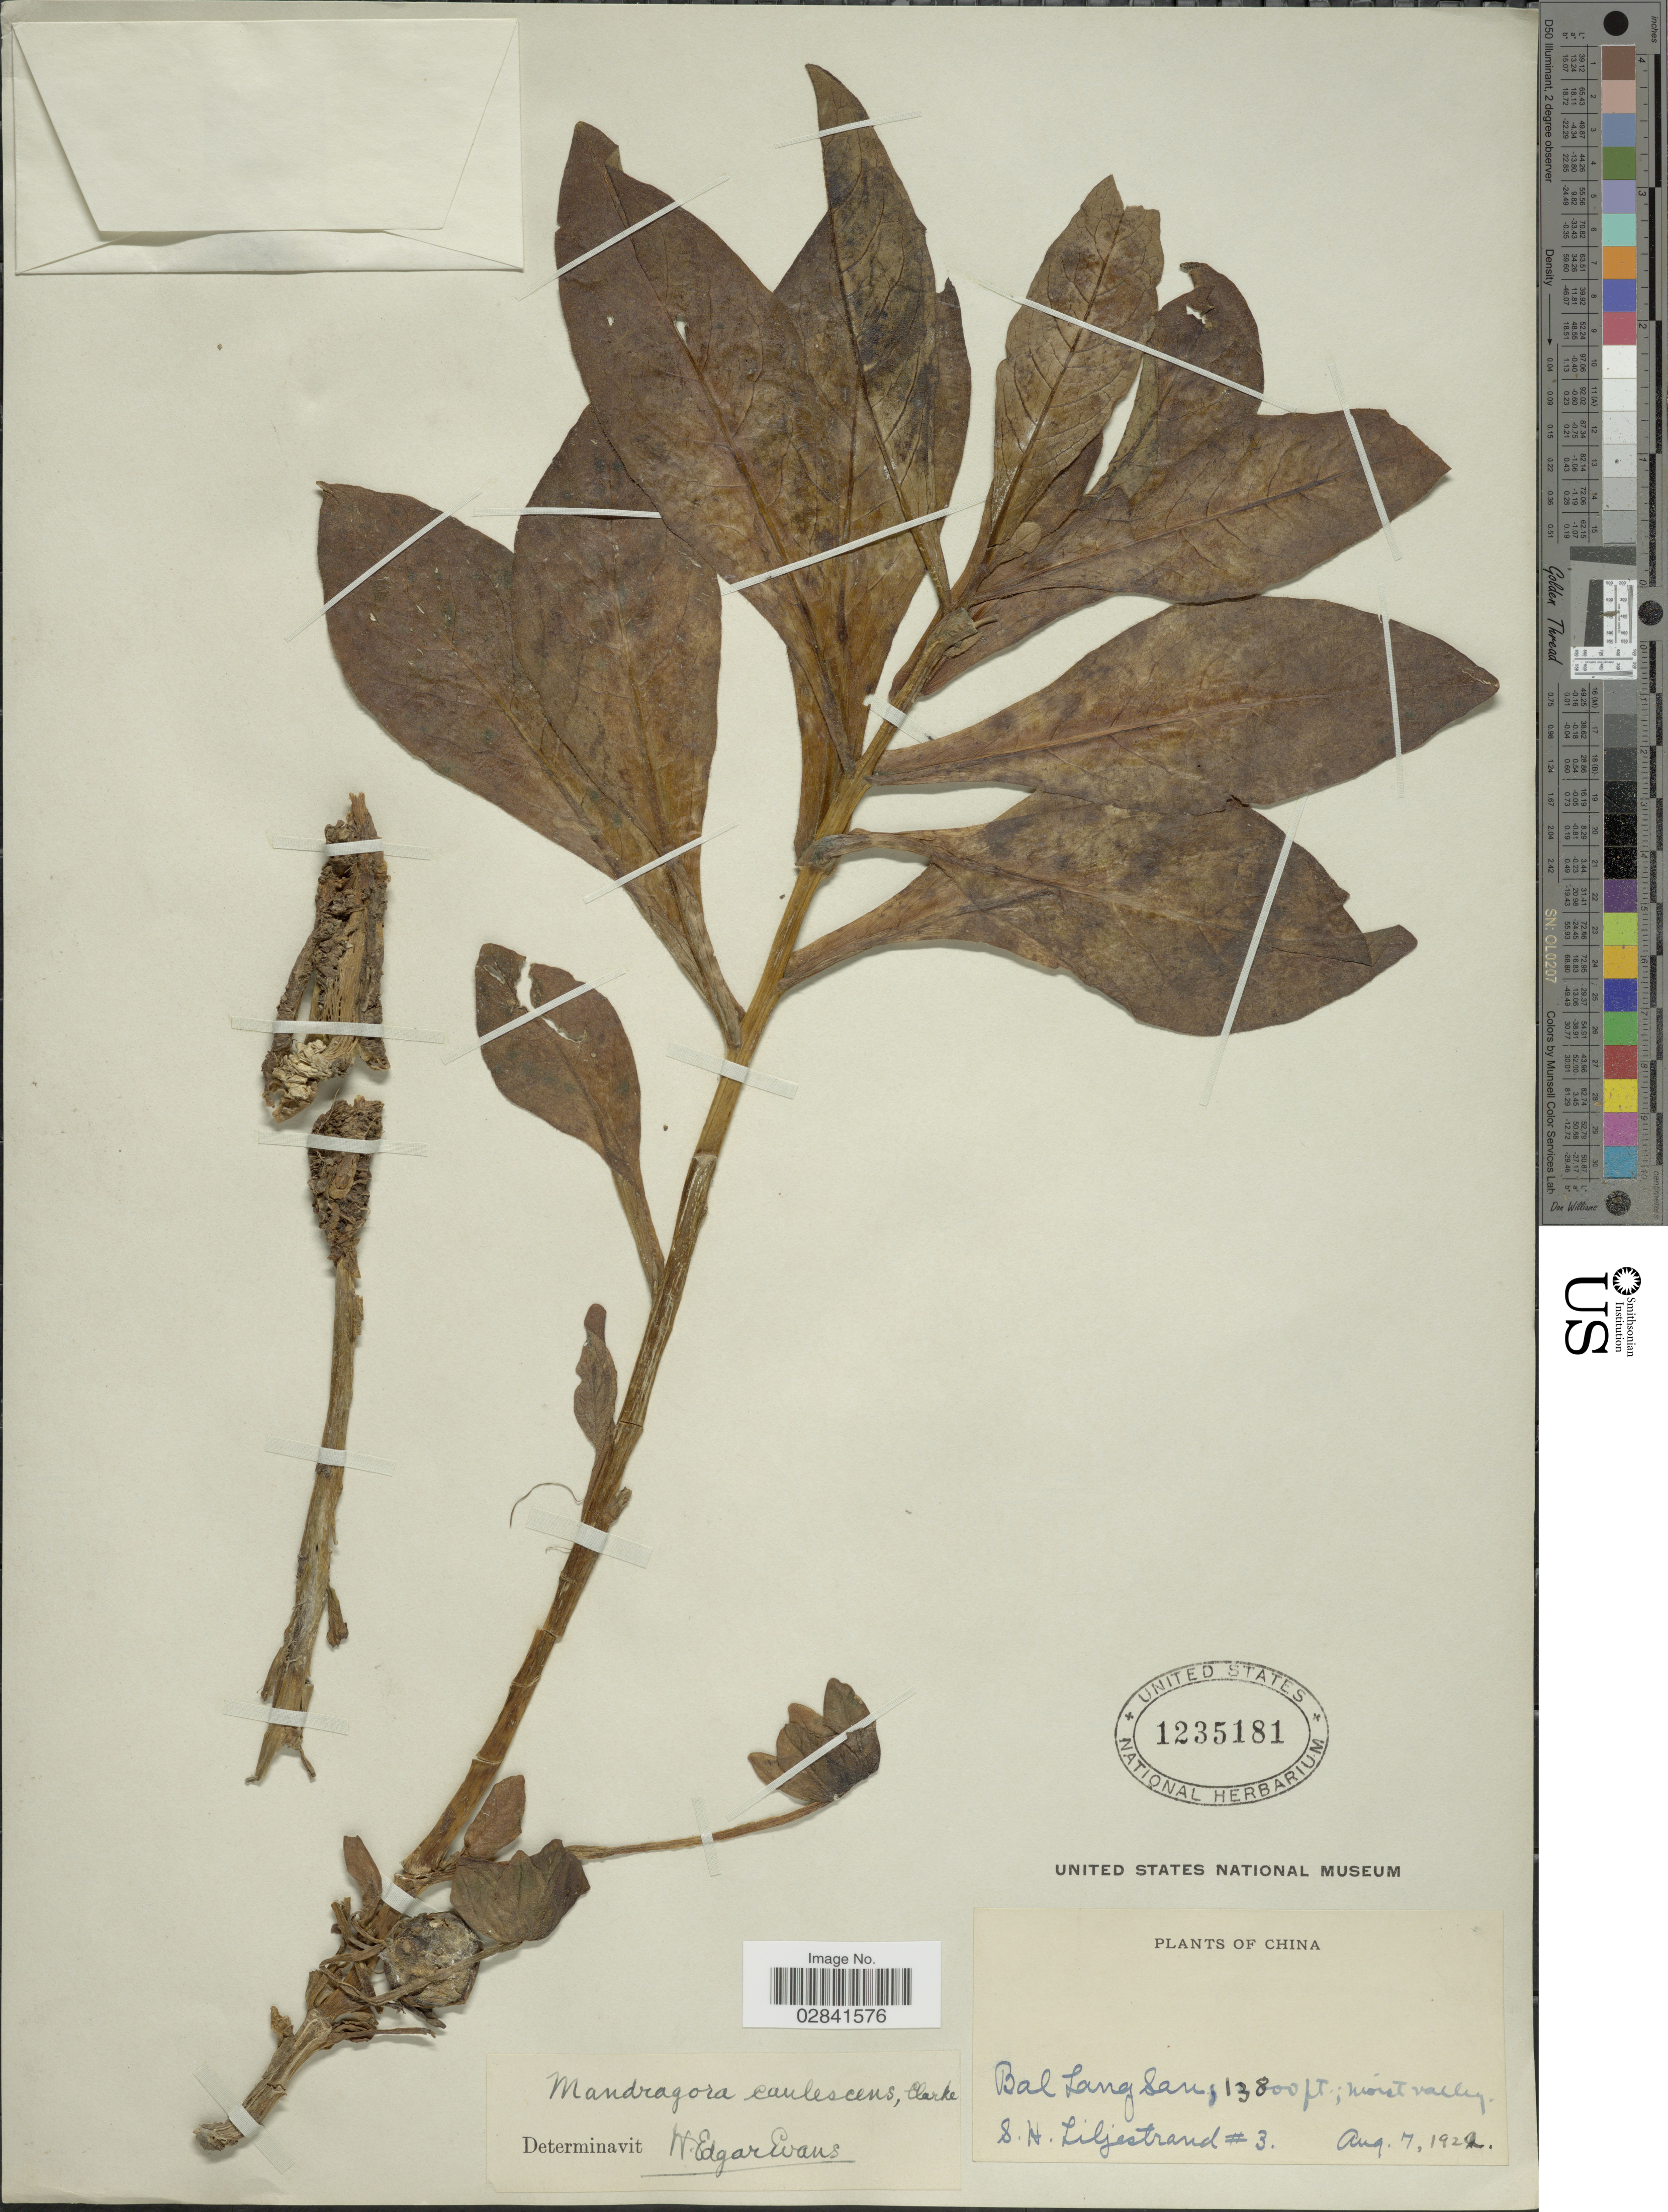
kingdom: Plantae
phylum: Tracheophyta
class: Magnoliopsida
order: Solanales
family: Solanaceae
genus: Mandragora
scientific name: Mandragora caulescens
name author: C.B. Clarke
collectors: S. Liljestrand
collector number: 3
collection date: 1922-08-07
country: China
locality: Bal Lang San.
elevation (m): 4206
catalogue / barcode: US 1235181